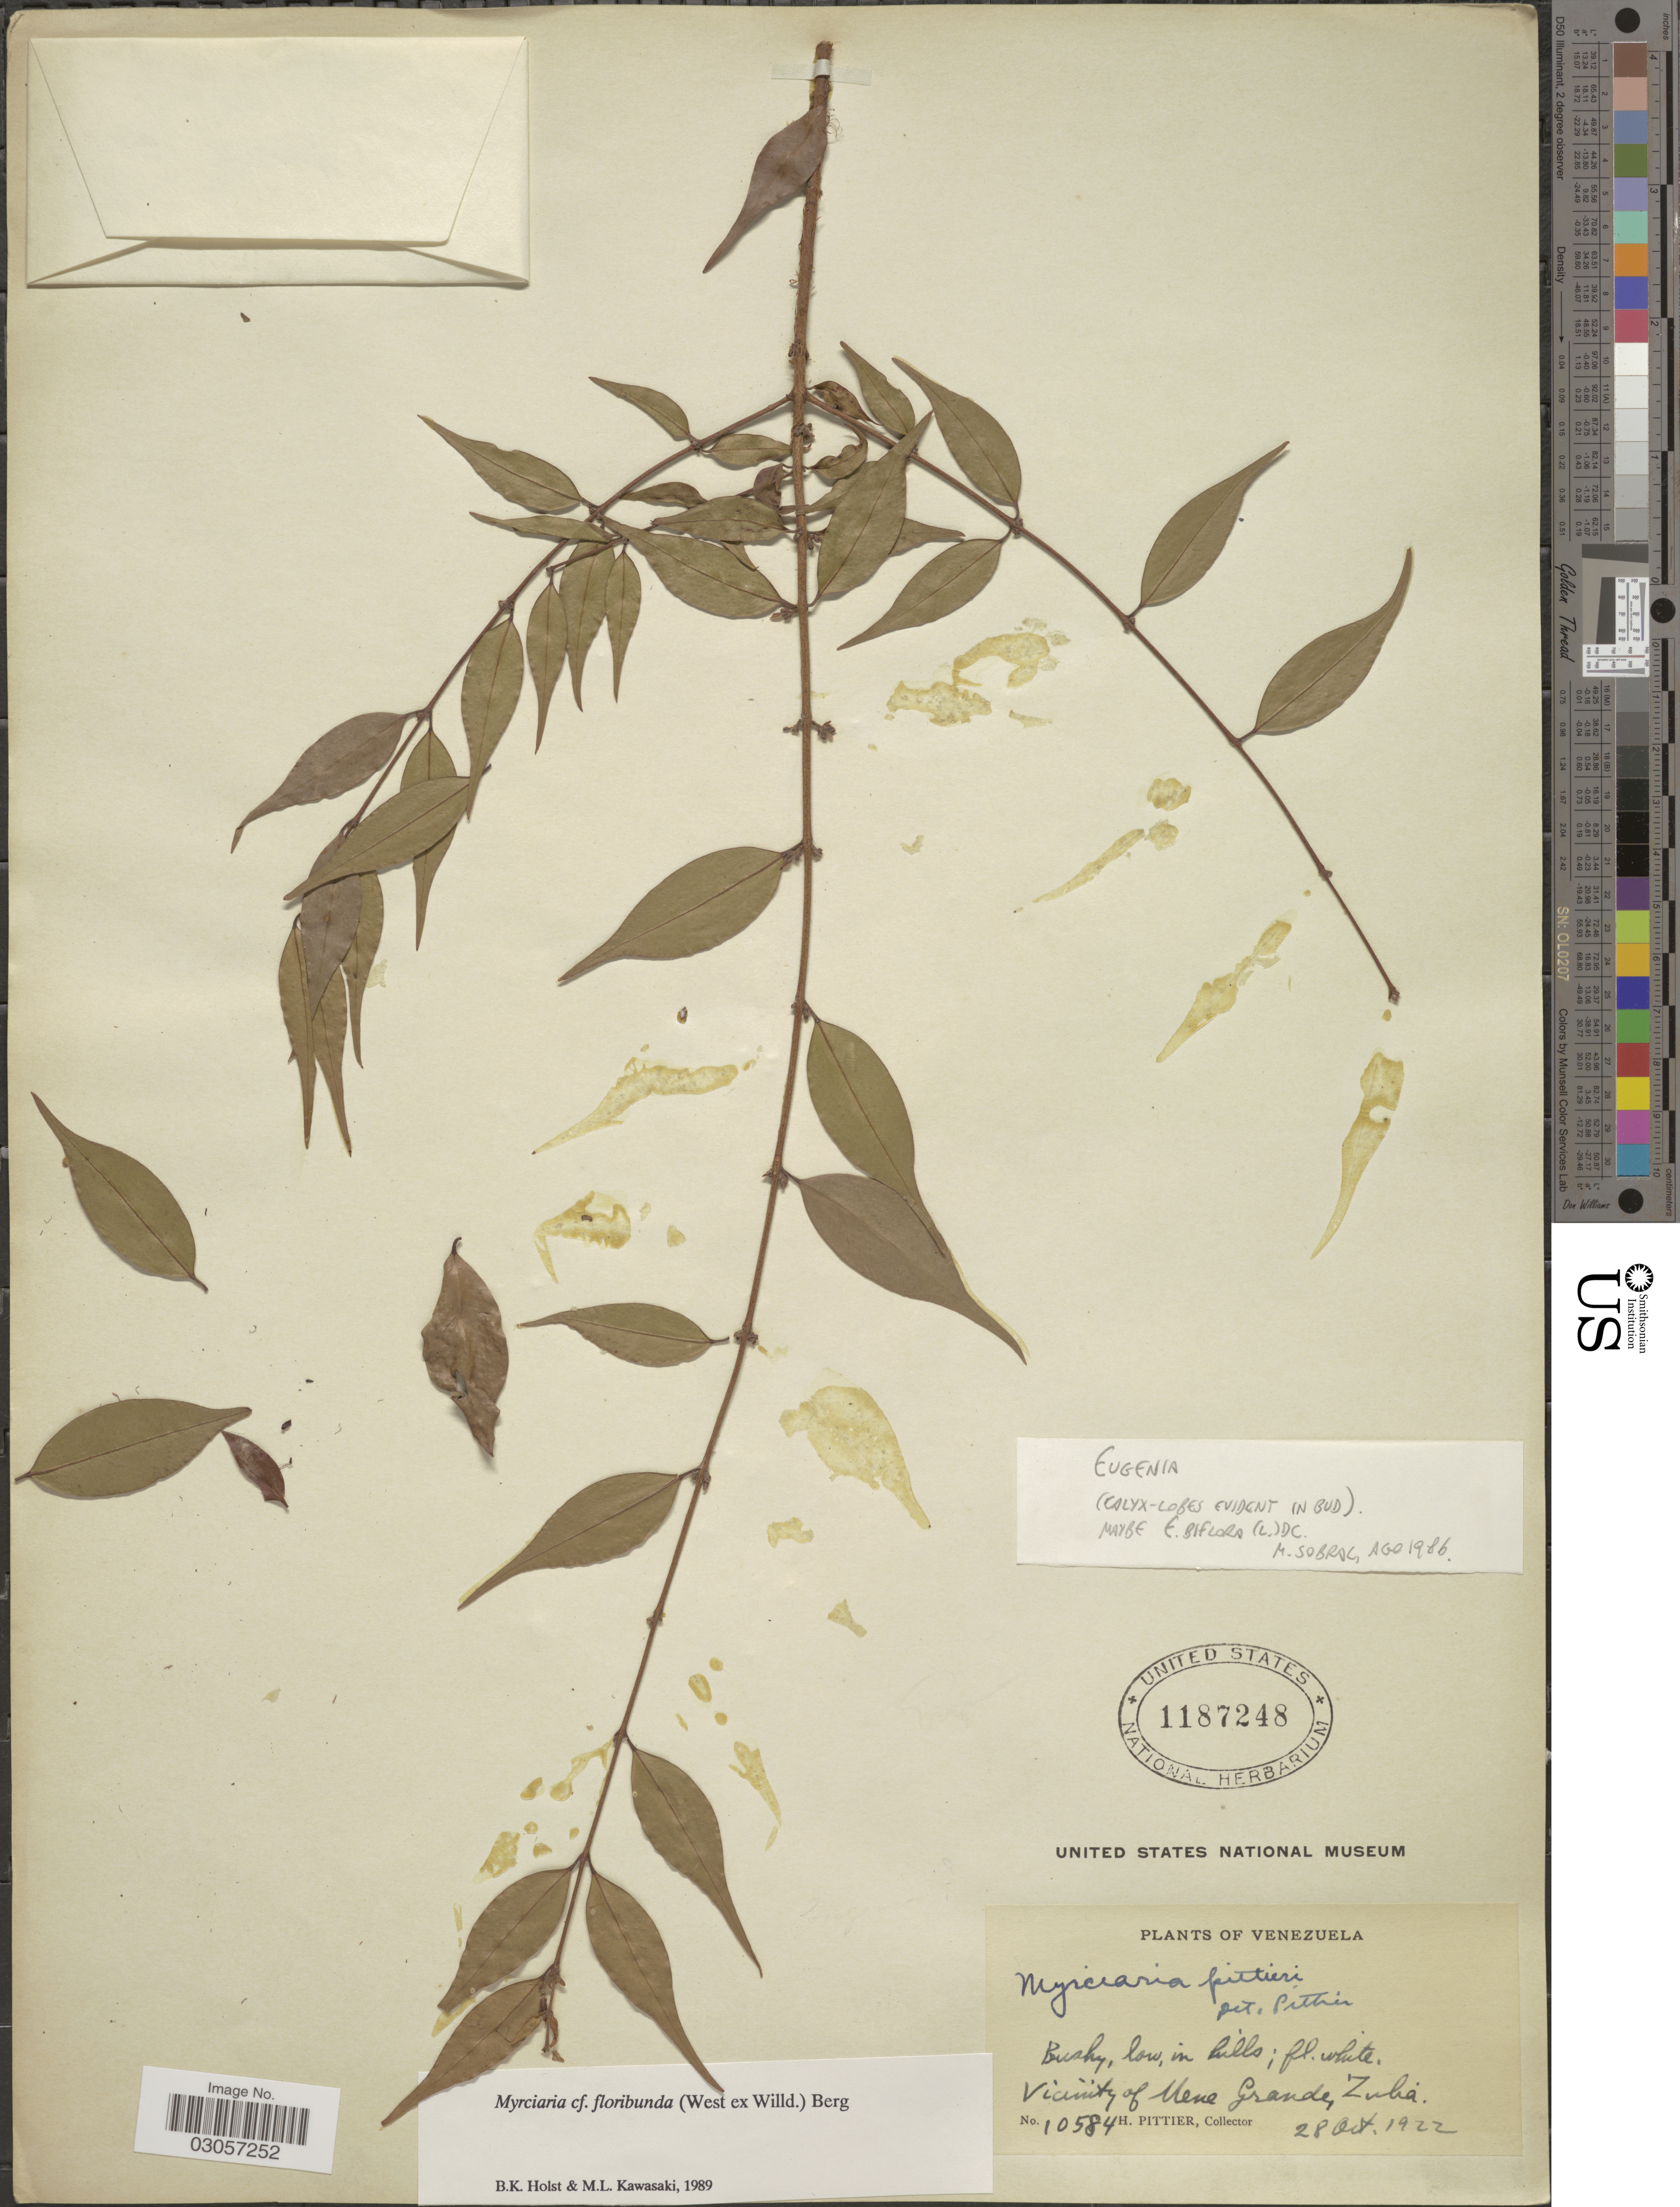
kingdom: Plantae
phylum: Tracheophyta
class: Magnoliopsida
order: Myrtales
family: Myrtaceae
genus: Myrciaria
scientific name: Myrciaria floribunda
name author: (H. West ex Willd.) O. Berg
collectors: H. F. Pittier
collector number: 10584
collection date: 1922-10-28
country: Venezuela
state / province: Zulia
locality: Vicinity of Mene Grande, Zulia.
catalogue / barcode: US 1187248